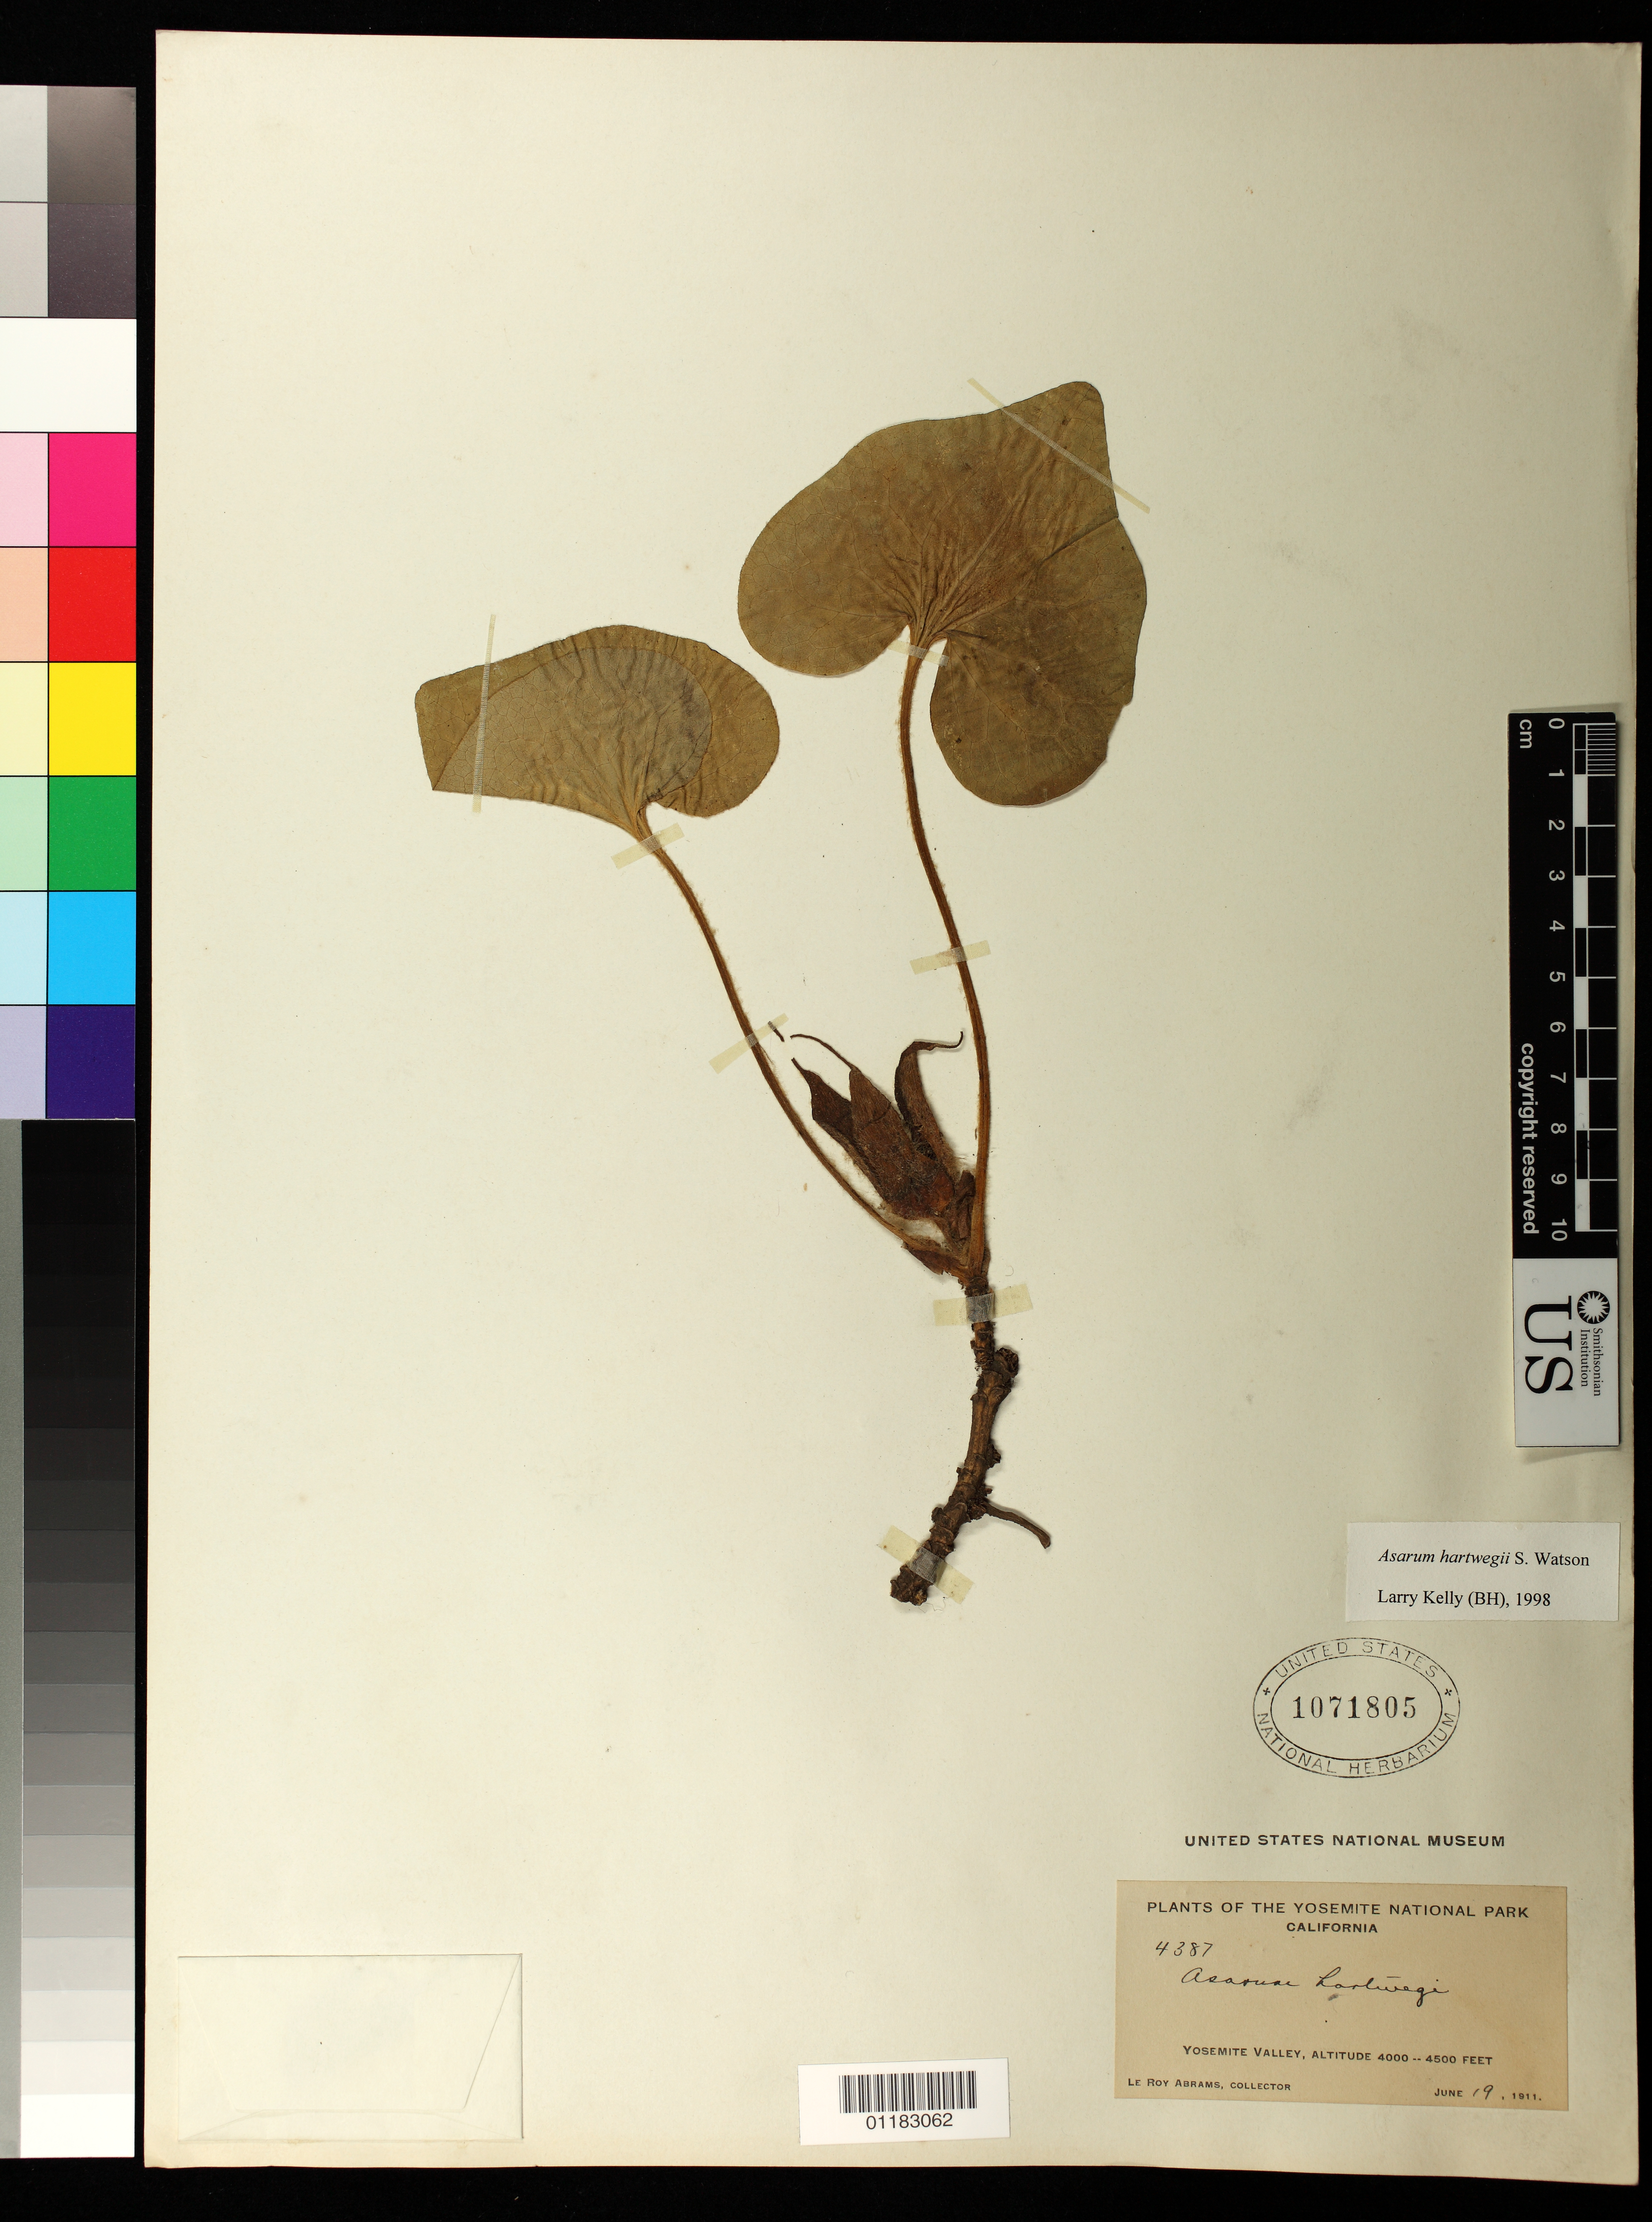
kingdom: Plantae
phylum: Tracheophyta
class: Magnoliopsida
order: Piperales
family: Aristolochiaceae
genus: Asarum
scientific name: Asarum hartwegii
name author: S. Watson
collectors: L. Abrams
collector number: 4387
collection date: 1911-06-19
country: United States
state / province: California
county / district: Mariposa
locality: Yosemite valley, Mariposa County.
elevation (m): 1219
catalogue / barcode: US 1071805